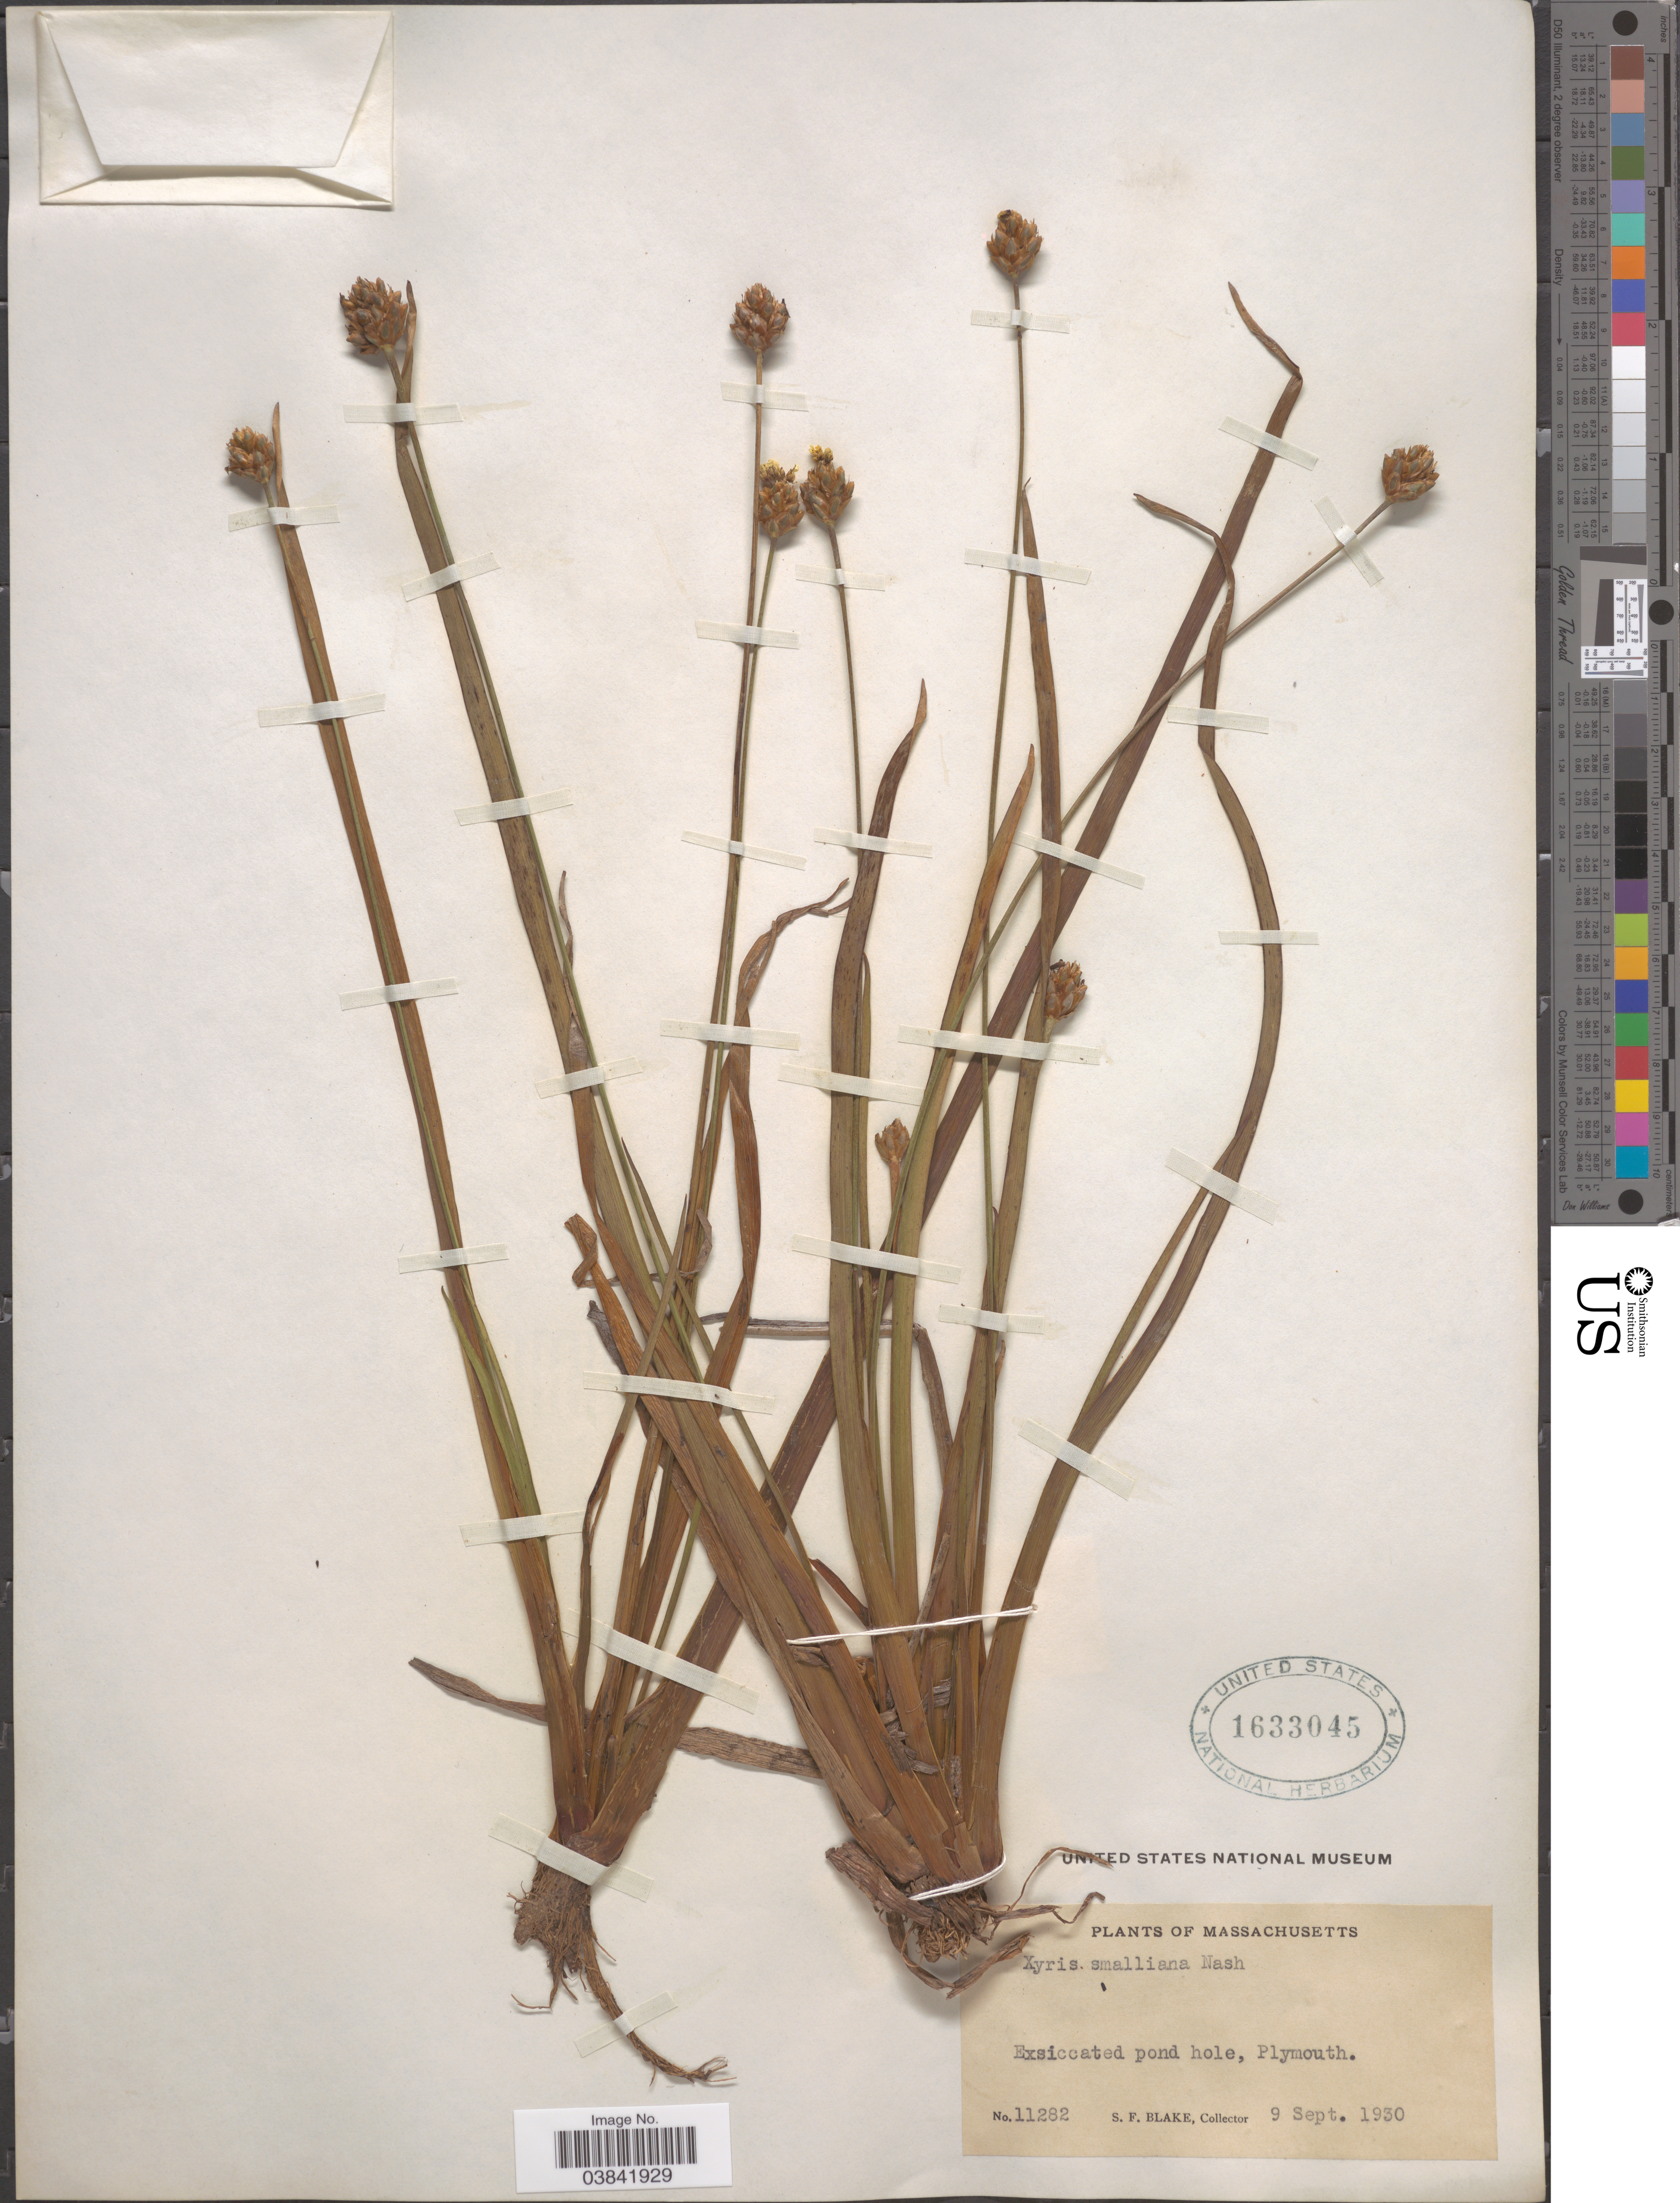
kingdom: Plantae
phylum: Tracheophyta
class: Liliopsida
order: Poales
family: Xyridaceae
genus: Xyris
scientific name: Xyris smalliana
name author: Nash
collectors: S. Blake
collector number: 11282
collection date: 1930-09-09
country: United States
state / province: Massachusetts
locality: Exsiccated pond hole, Plymouth.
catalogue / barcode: US 1633045